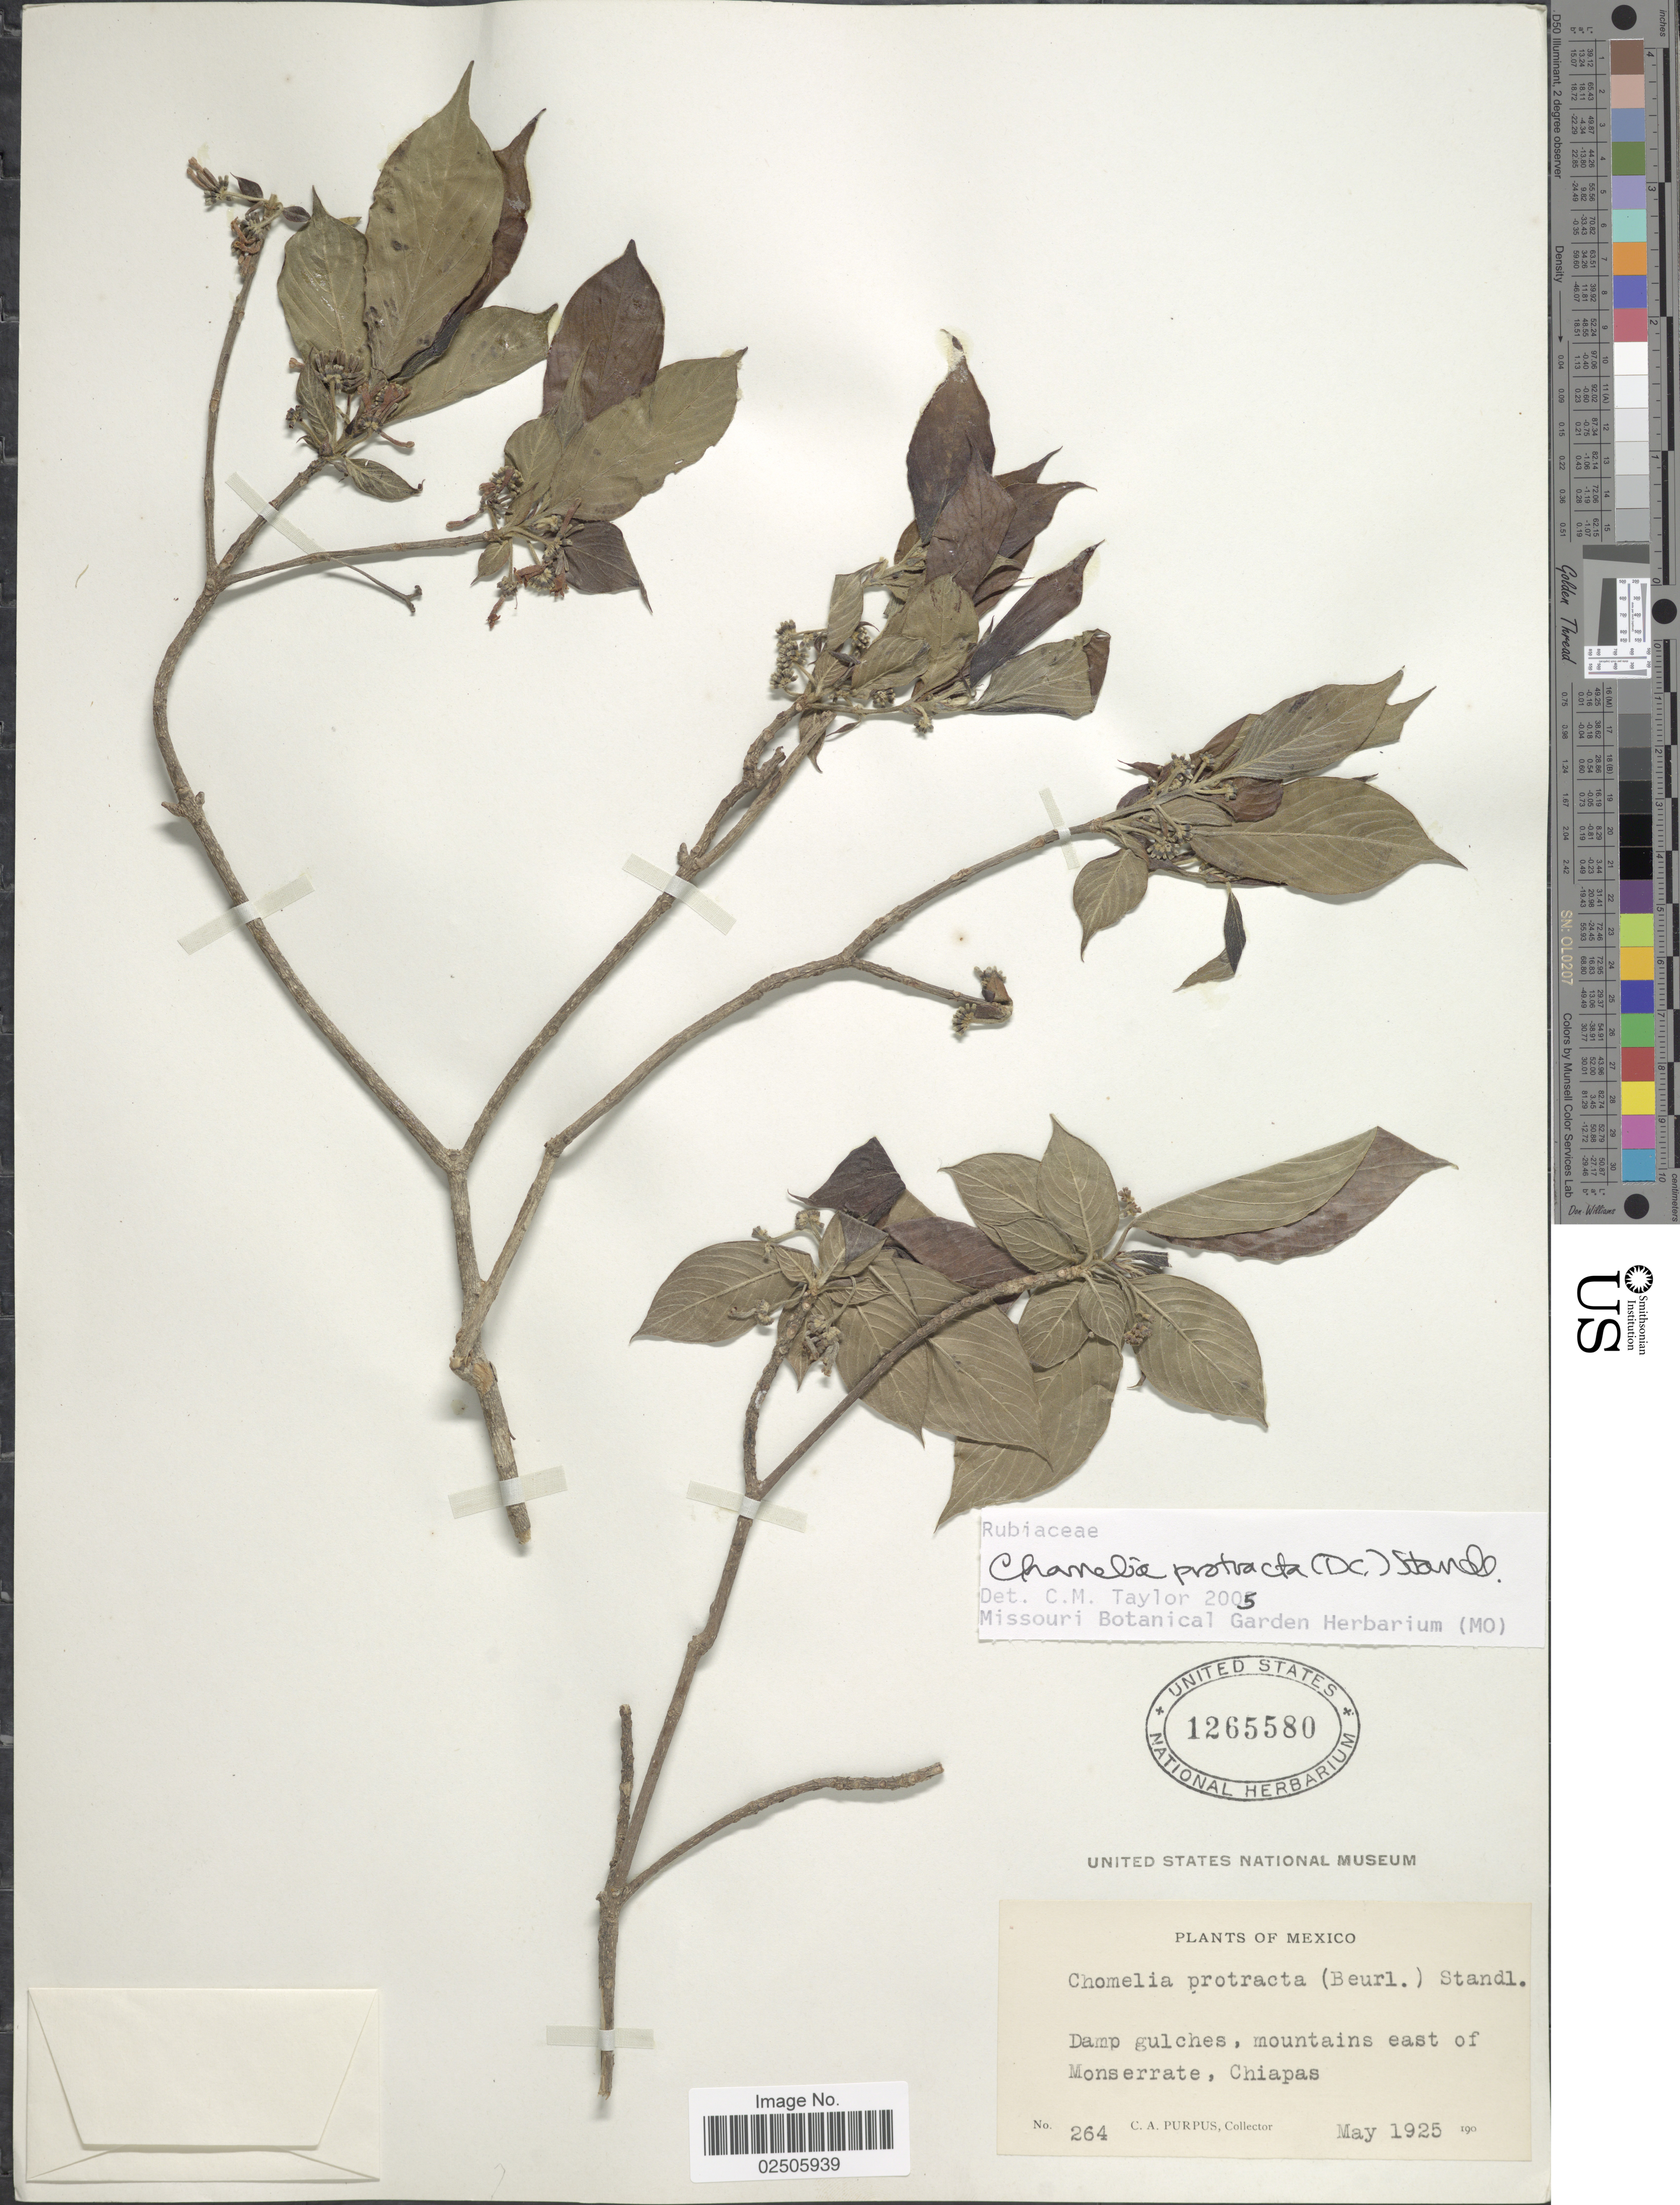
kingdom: Plantae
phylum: Tracheophyta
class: Magnoliopsida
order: Gentianales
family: Rubiaceae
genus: Chomelia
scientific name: Chomelia protracta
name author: (Bartl. ex DC.) Standl.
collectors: C. A. Purpus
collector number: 264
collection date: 1925-05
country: Mexico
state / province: Chiapas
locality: Damp gulches, mountains east of Monserrate, Chiapas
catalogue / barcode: US 1265580